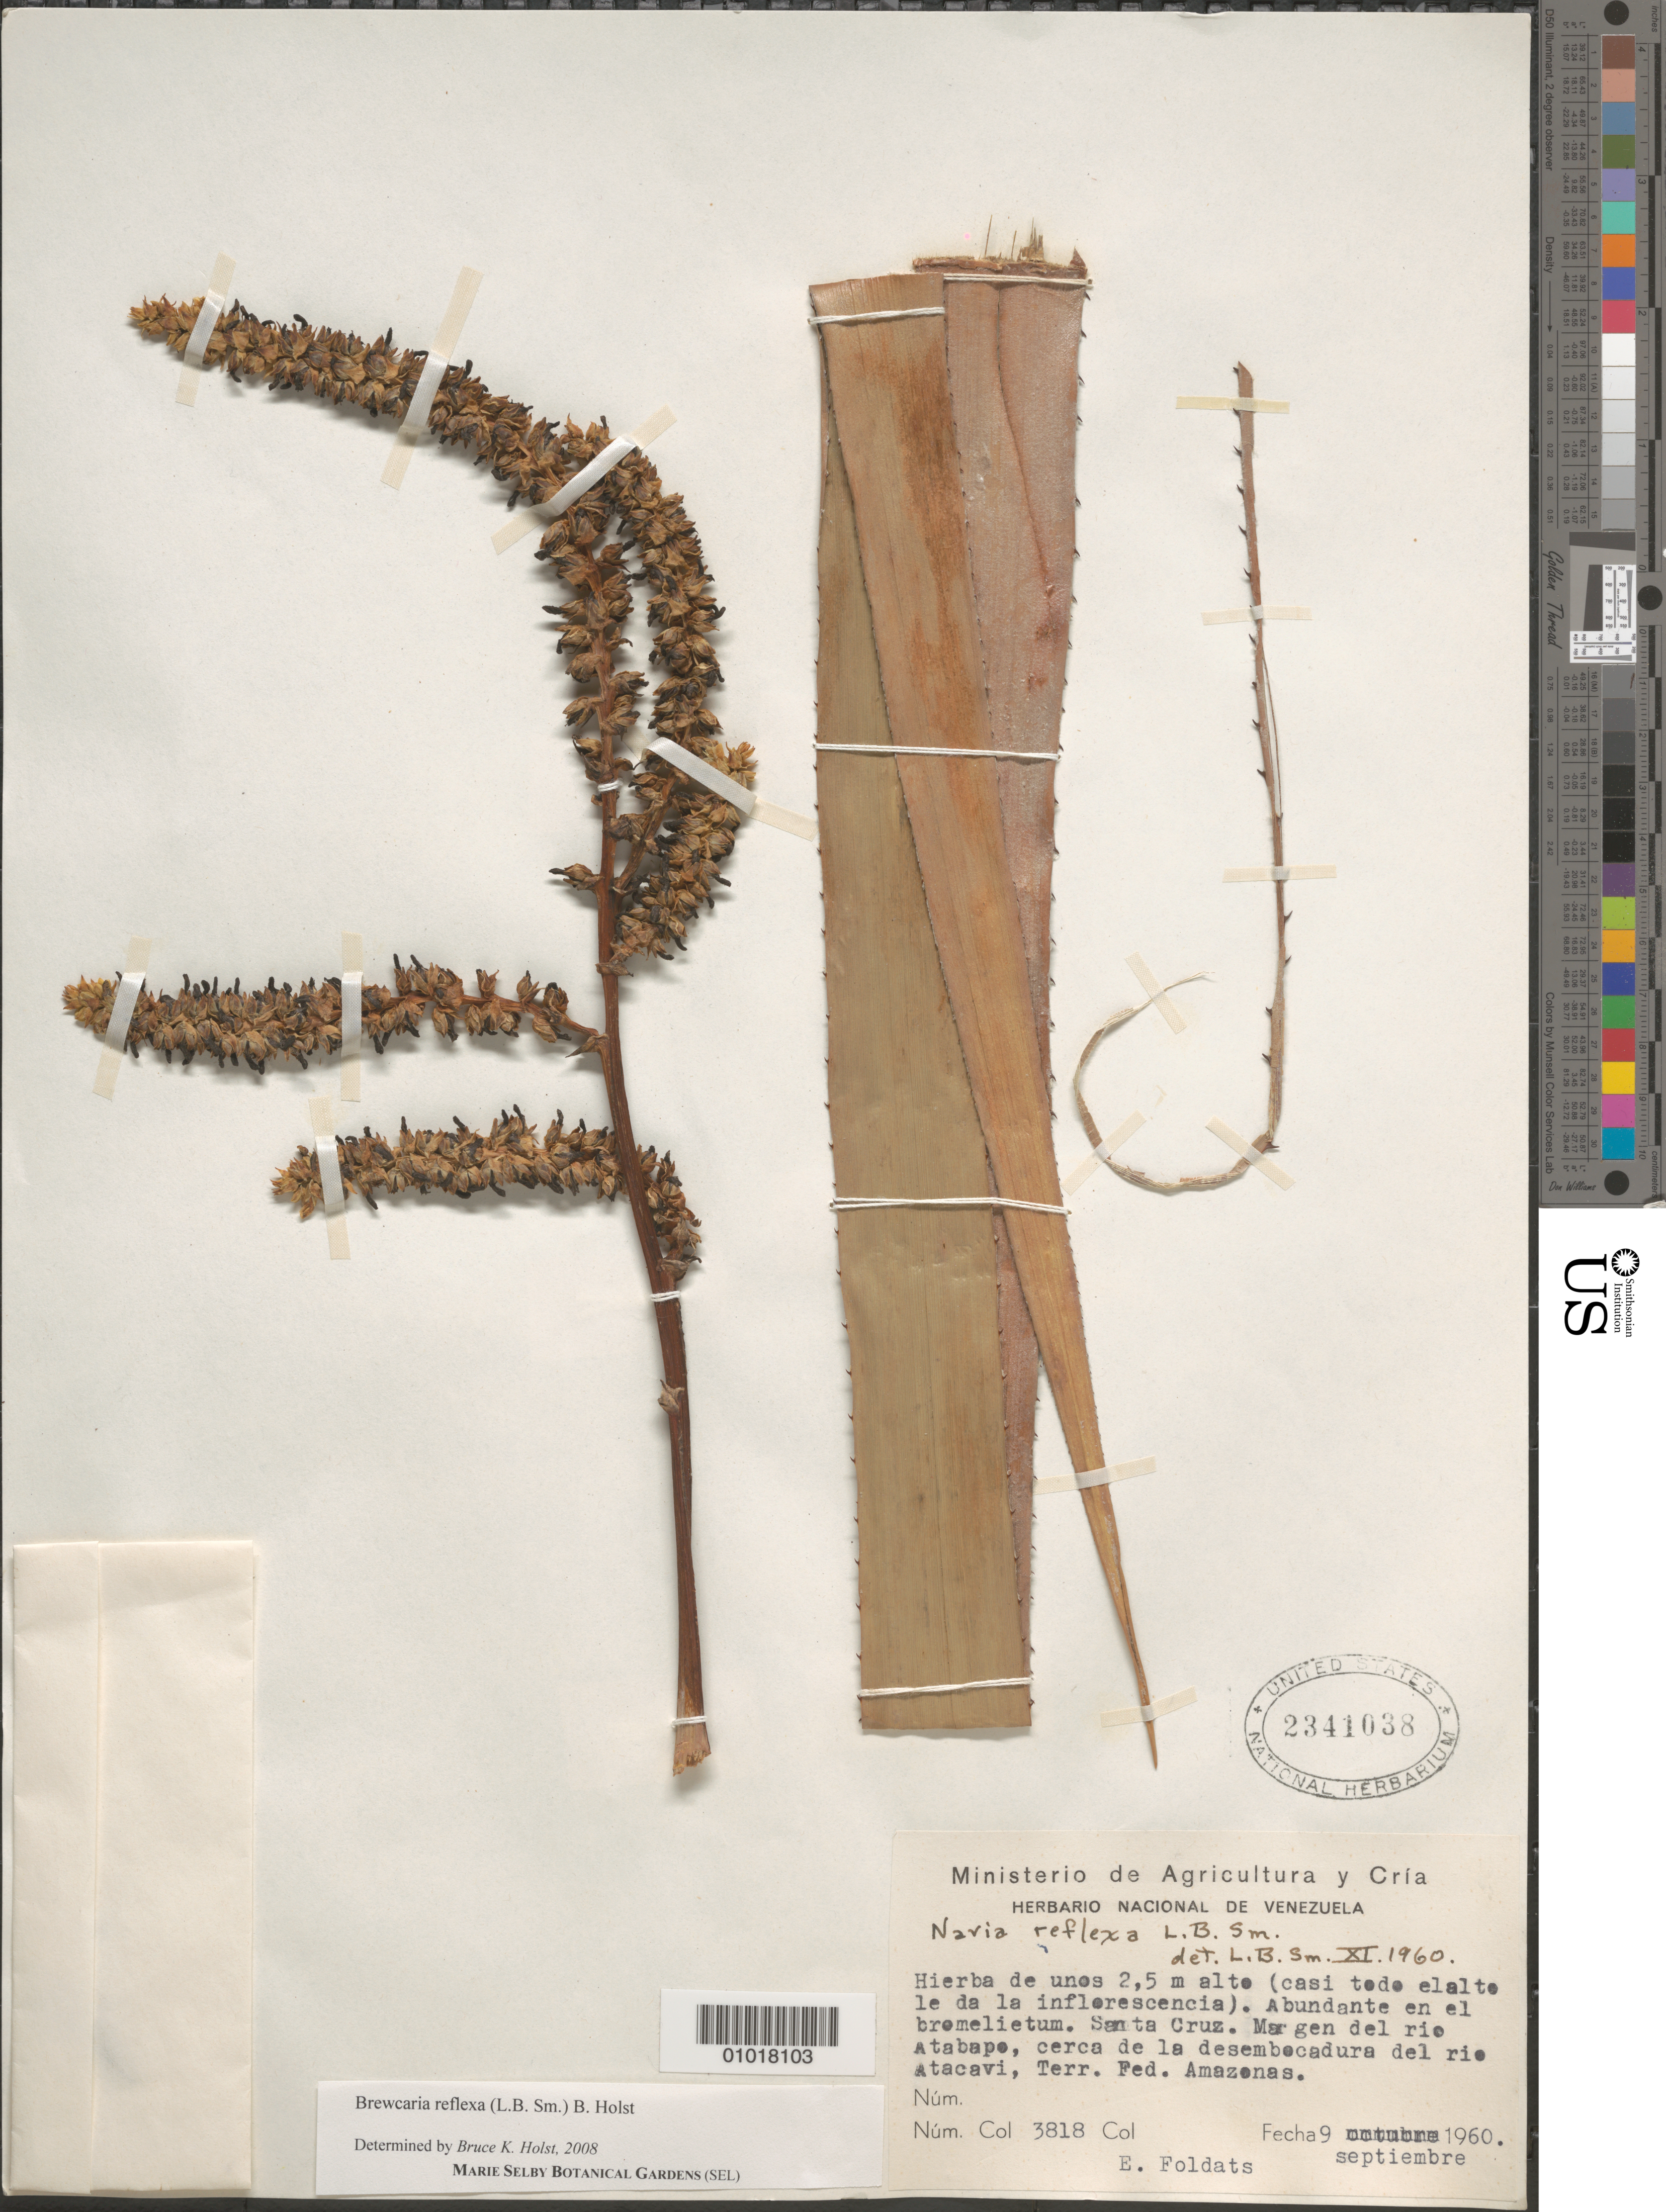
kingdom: Plantae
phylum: Tracheophyta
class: Liliopsida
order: Poales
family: Bromeliaceae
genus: Brewcaria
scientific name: Brewcaria reflexa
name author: (L.B. Sm.) B. Holst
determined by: Holst, Bruce K.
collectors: E. Foldats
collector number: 3818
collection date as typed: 9-Sep-60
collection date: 1960-09-09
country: Venezuela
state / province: Amazonas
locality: Santa Cruz, Río Atabapo, cerca de la decembocadura del Río Atacavi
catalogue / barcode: US 2341038